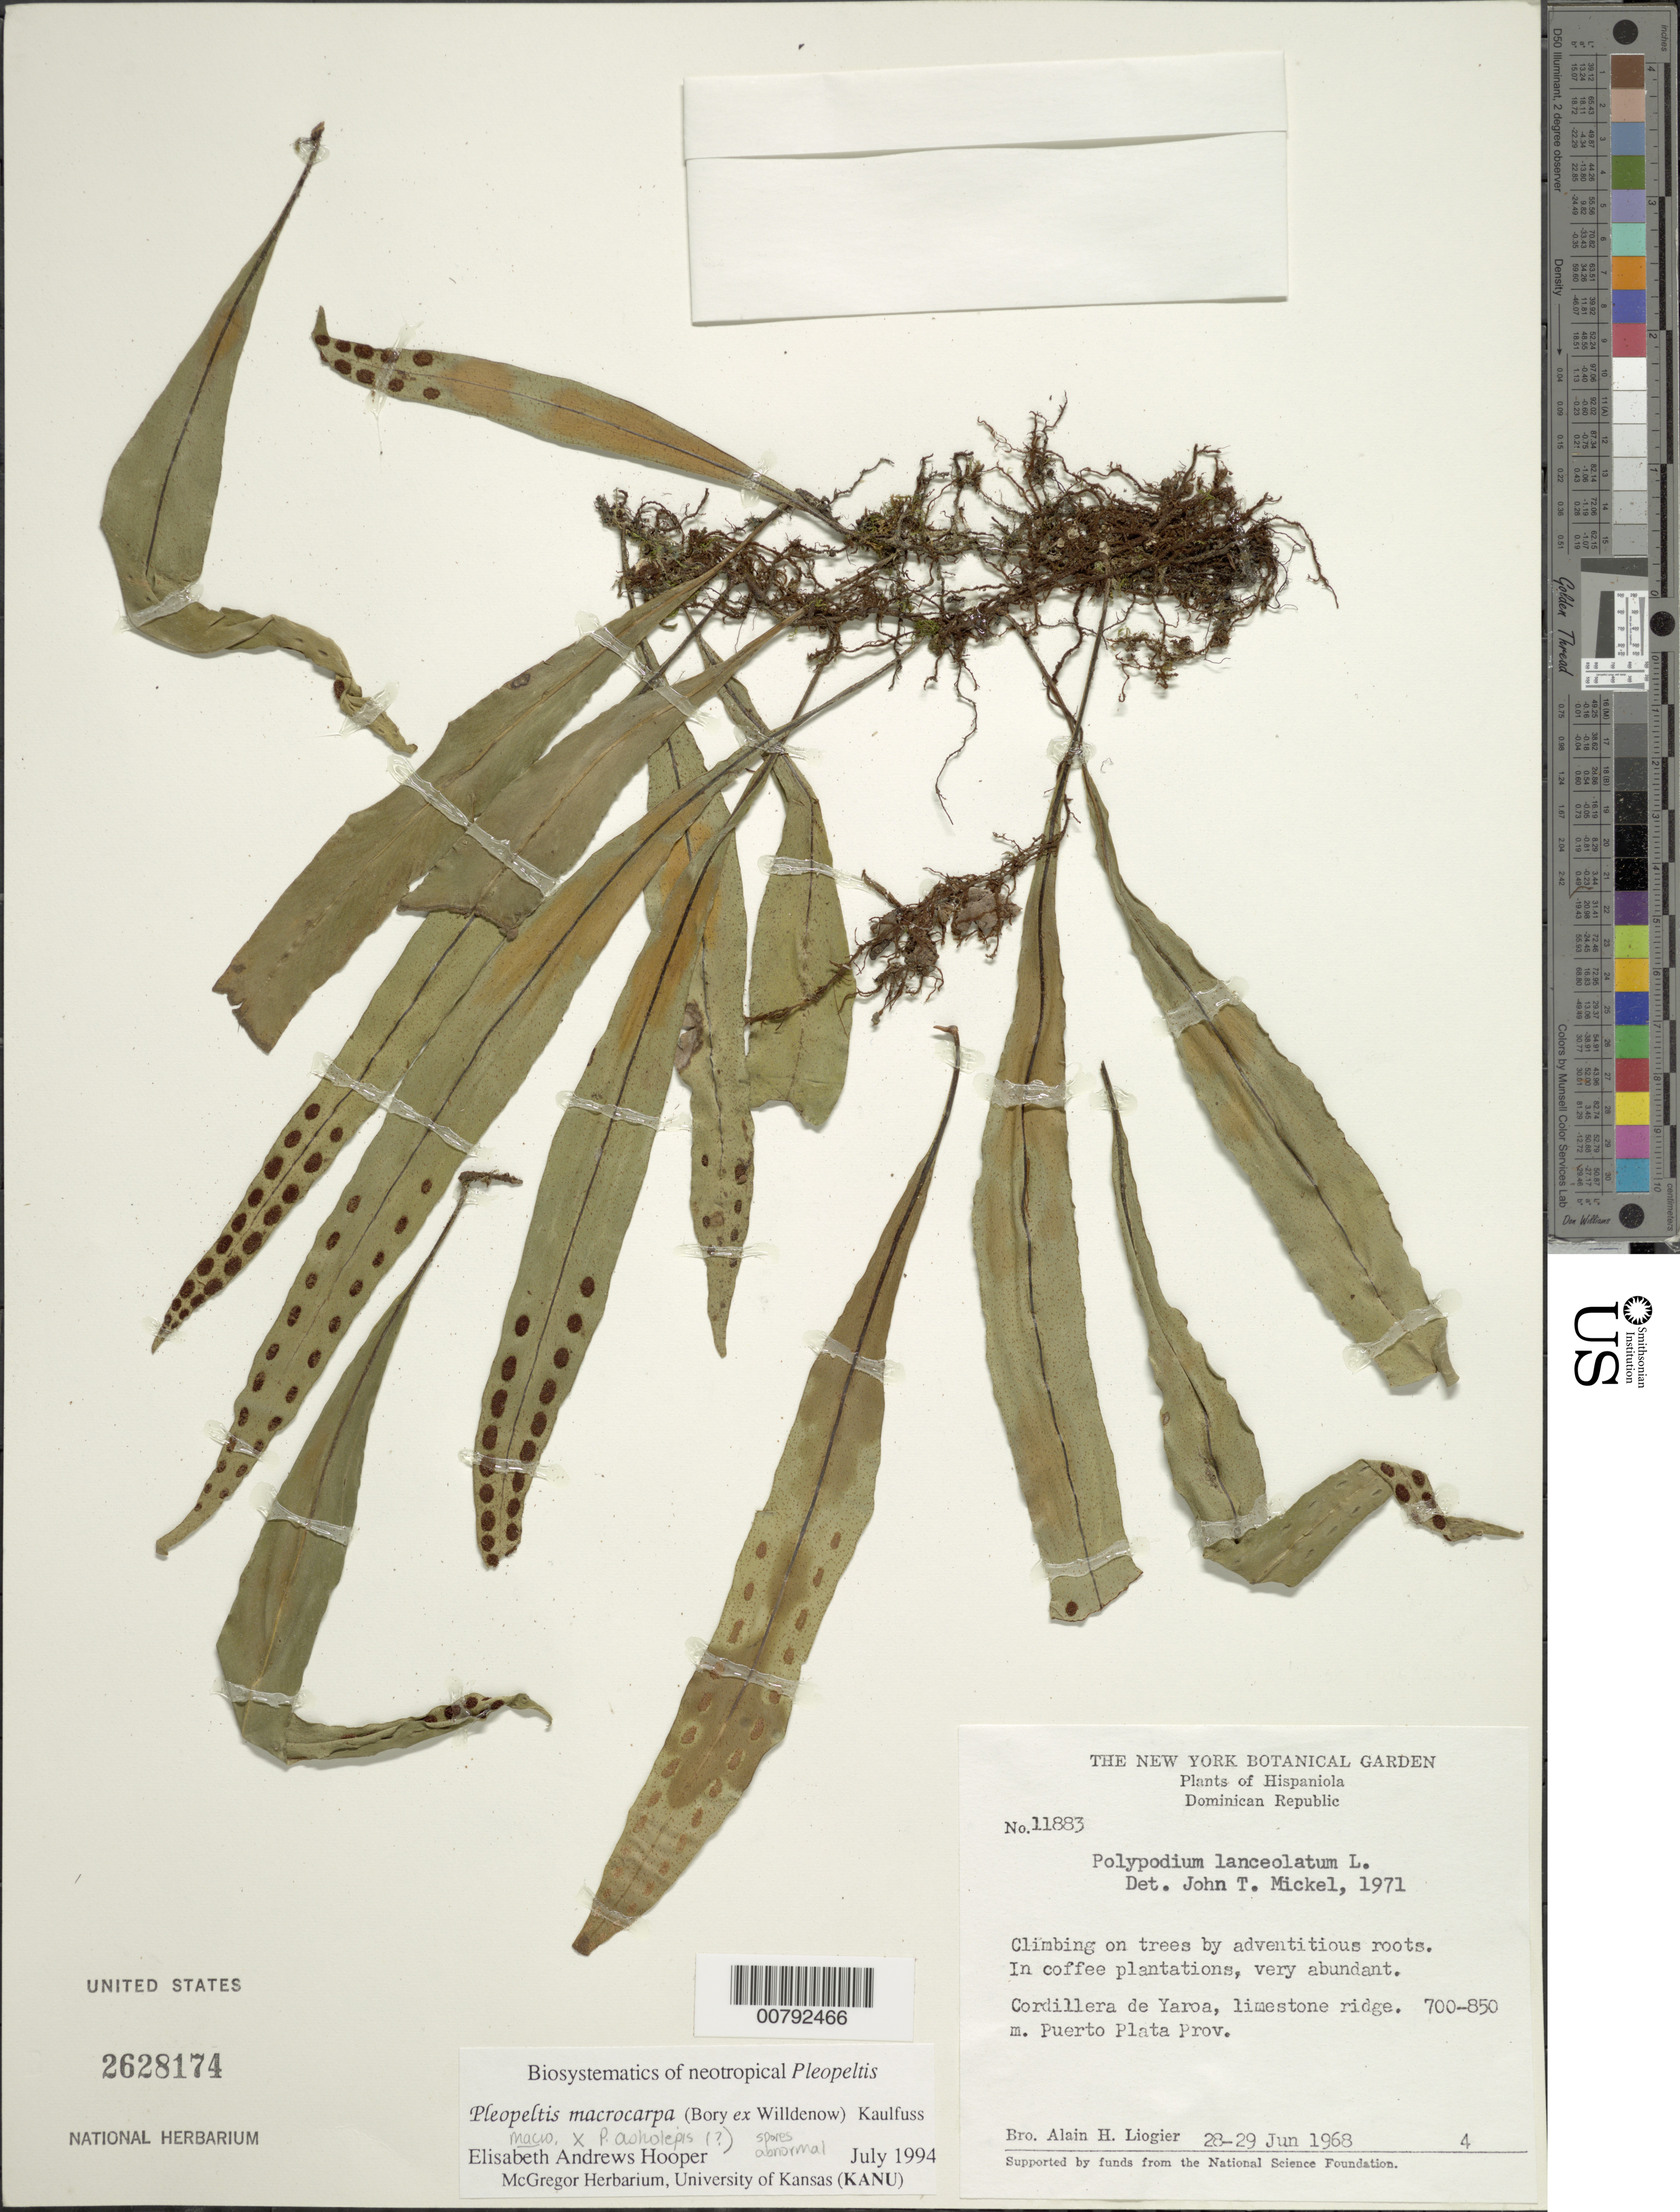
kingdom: Plantae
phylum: Tracheophyta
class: Polypodiopsida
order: Polypodiales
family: Polypodiaceae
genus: Pleopeltis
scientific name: Pleopeltis marginata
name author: A.R. Sm. & Tejero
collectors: A. H. Liogier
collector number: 11883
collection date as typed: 28 Jun 1968 to 29 Jun 1968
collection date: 1968-06-28/1968-06-29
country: Dominican Republic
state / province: Puerto Plata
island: Hispaniola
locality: Cordillera de Yaroa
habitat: Limestone ridge; in coffee plantations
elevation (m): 700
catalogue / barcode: US 2628174